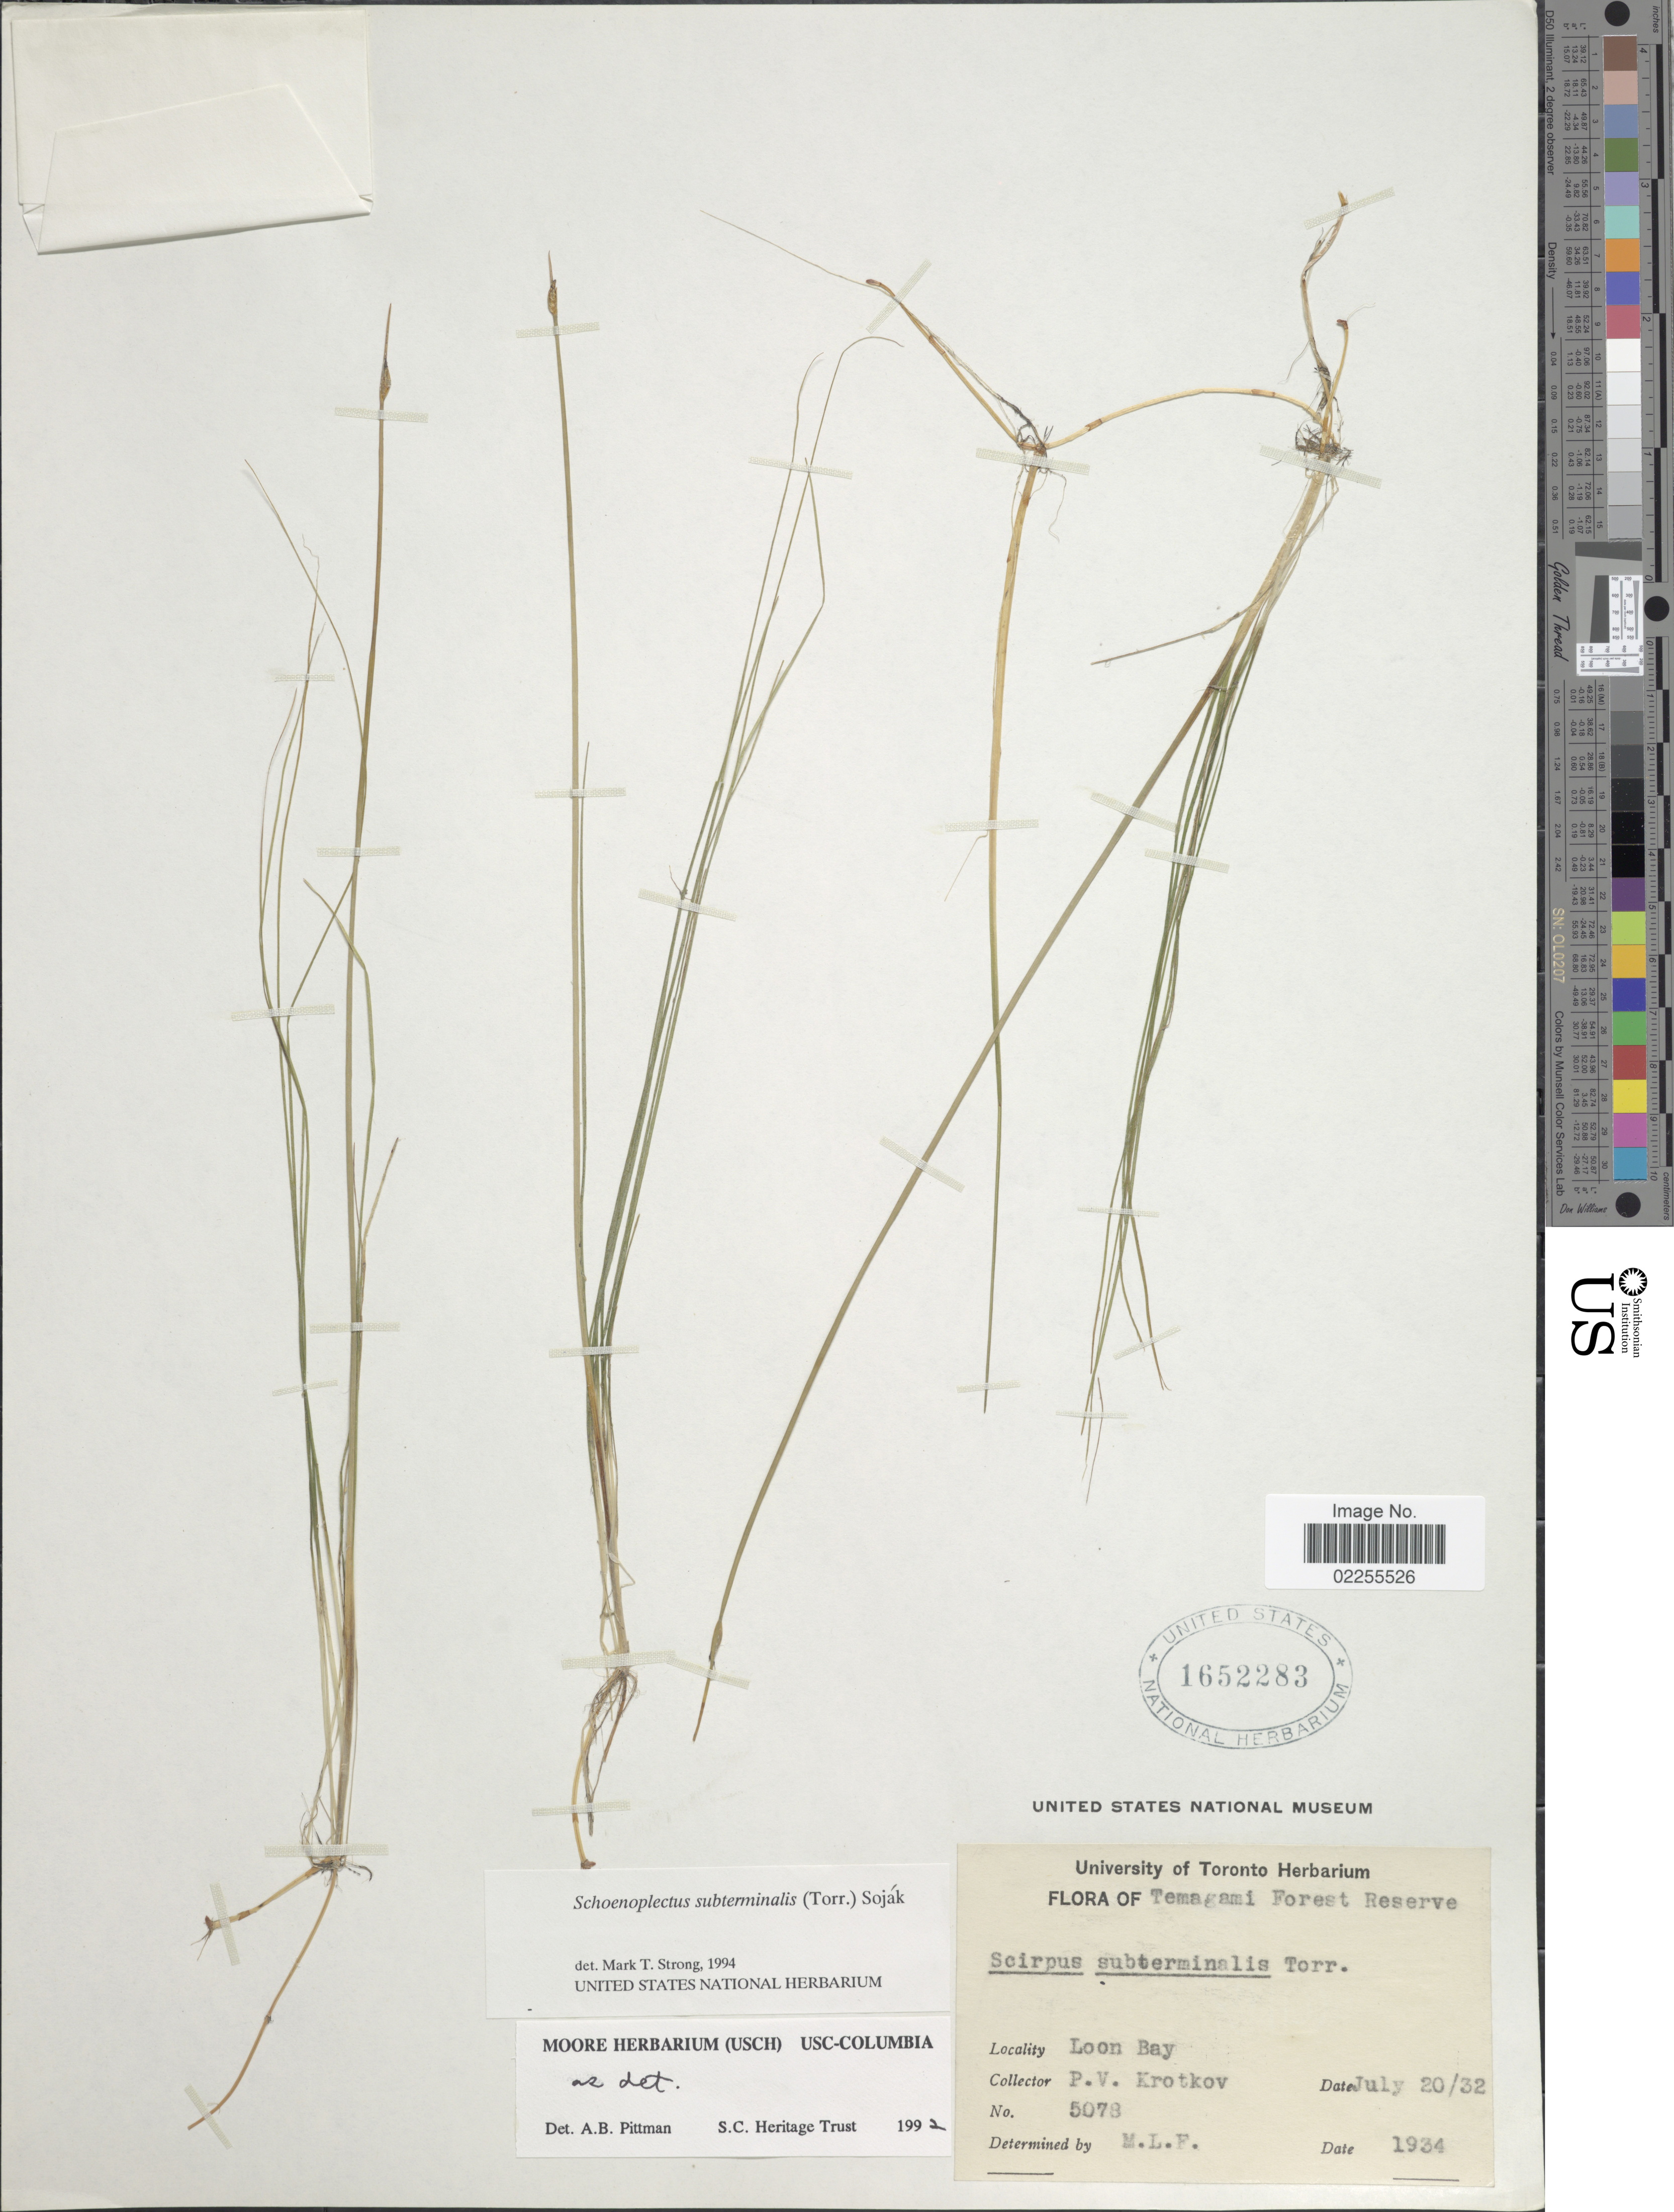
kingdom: Plantae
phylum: Tracheophyta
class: Liliopsida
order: Poales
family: Cyperaceae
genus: Schoenoplectus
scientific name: Schoenoplectus subterminalis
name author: (Torr.) Soják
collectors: P. V. Krotkov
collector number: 5078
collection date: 1932-07-20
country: Canada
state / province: Ontario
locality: Temagami Forest Reserve, Loon Bay.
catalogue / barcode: US 1652283